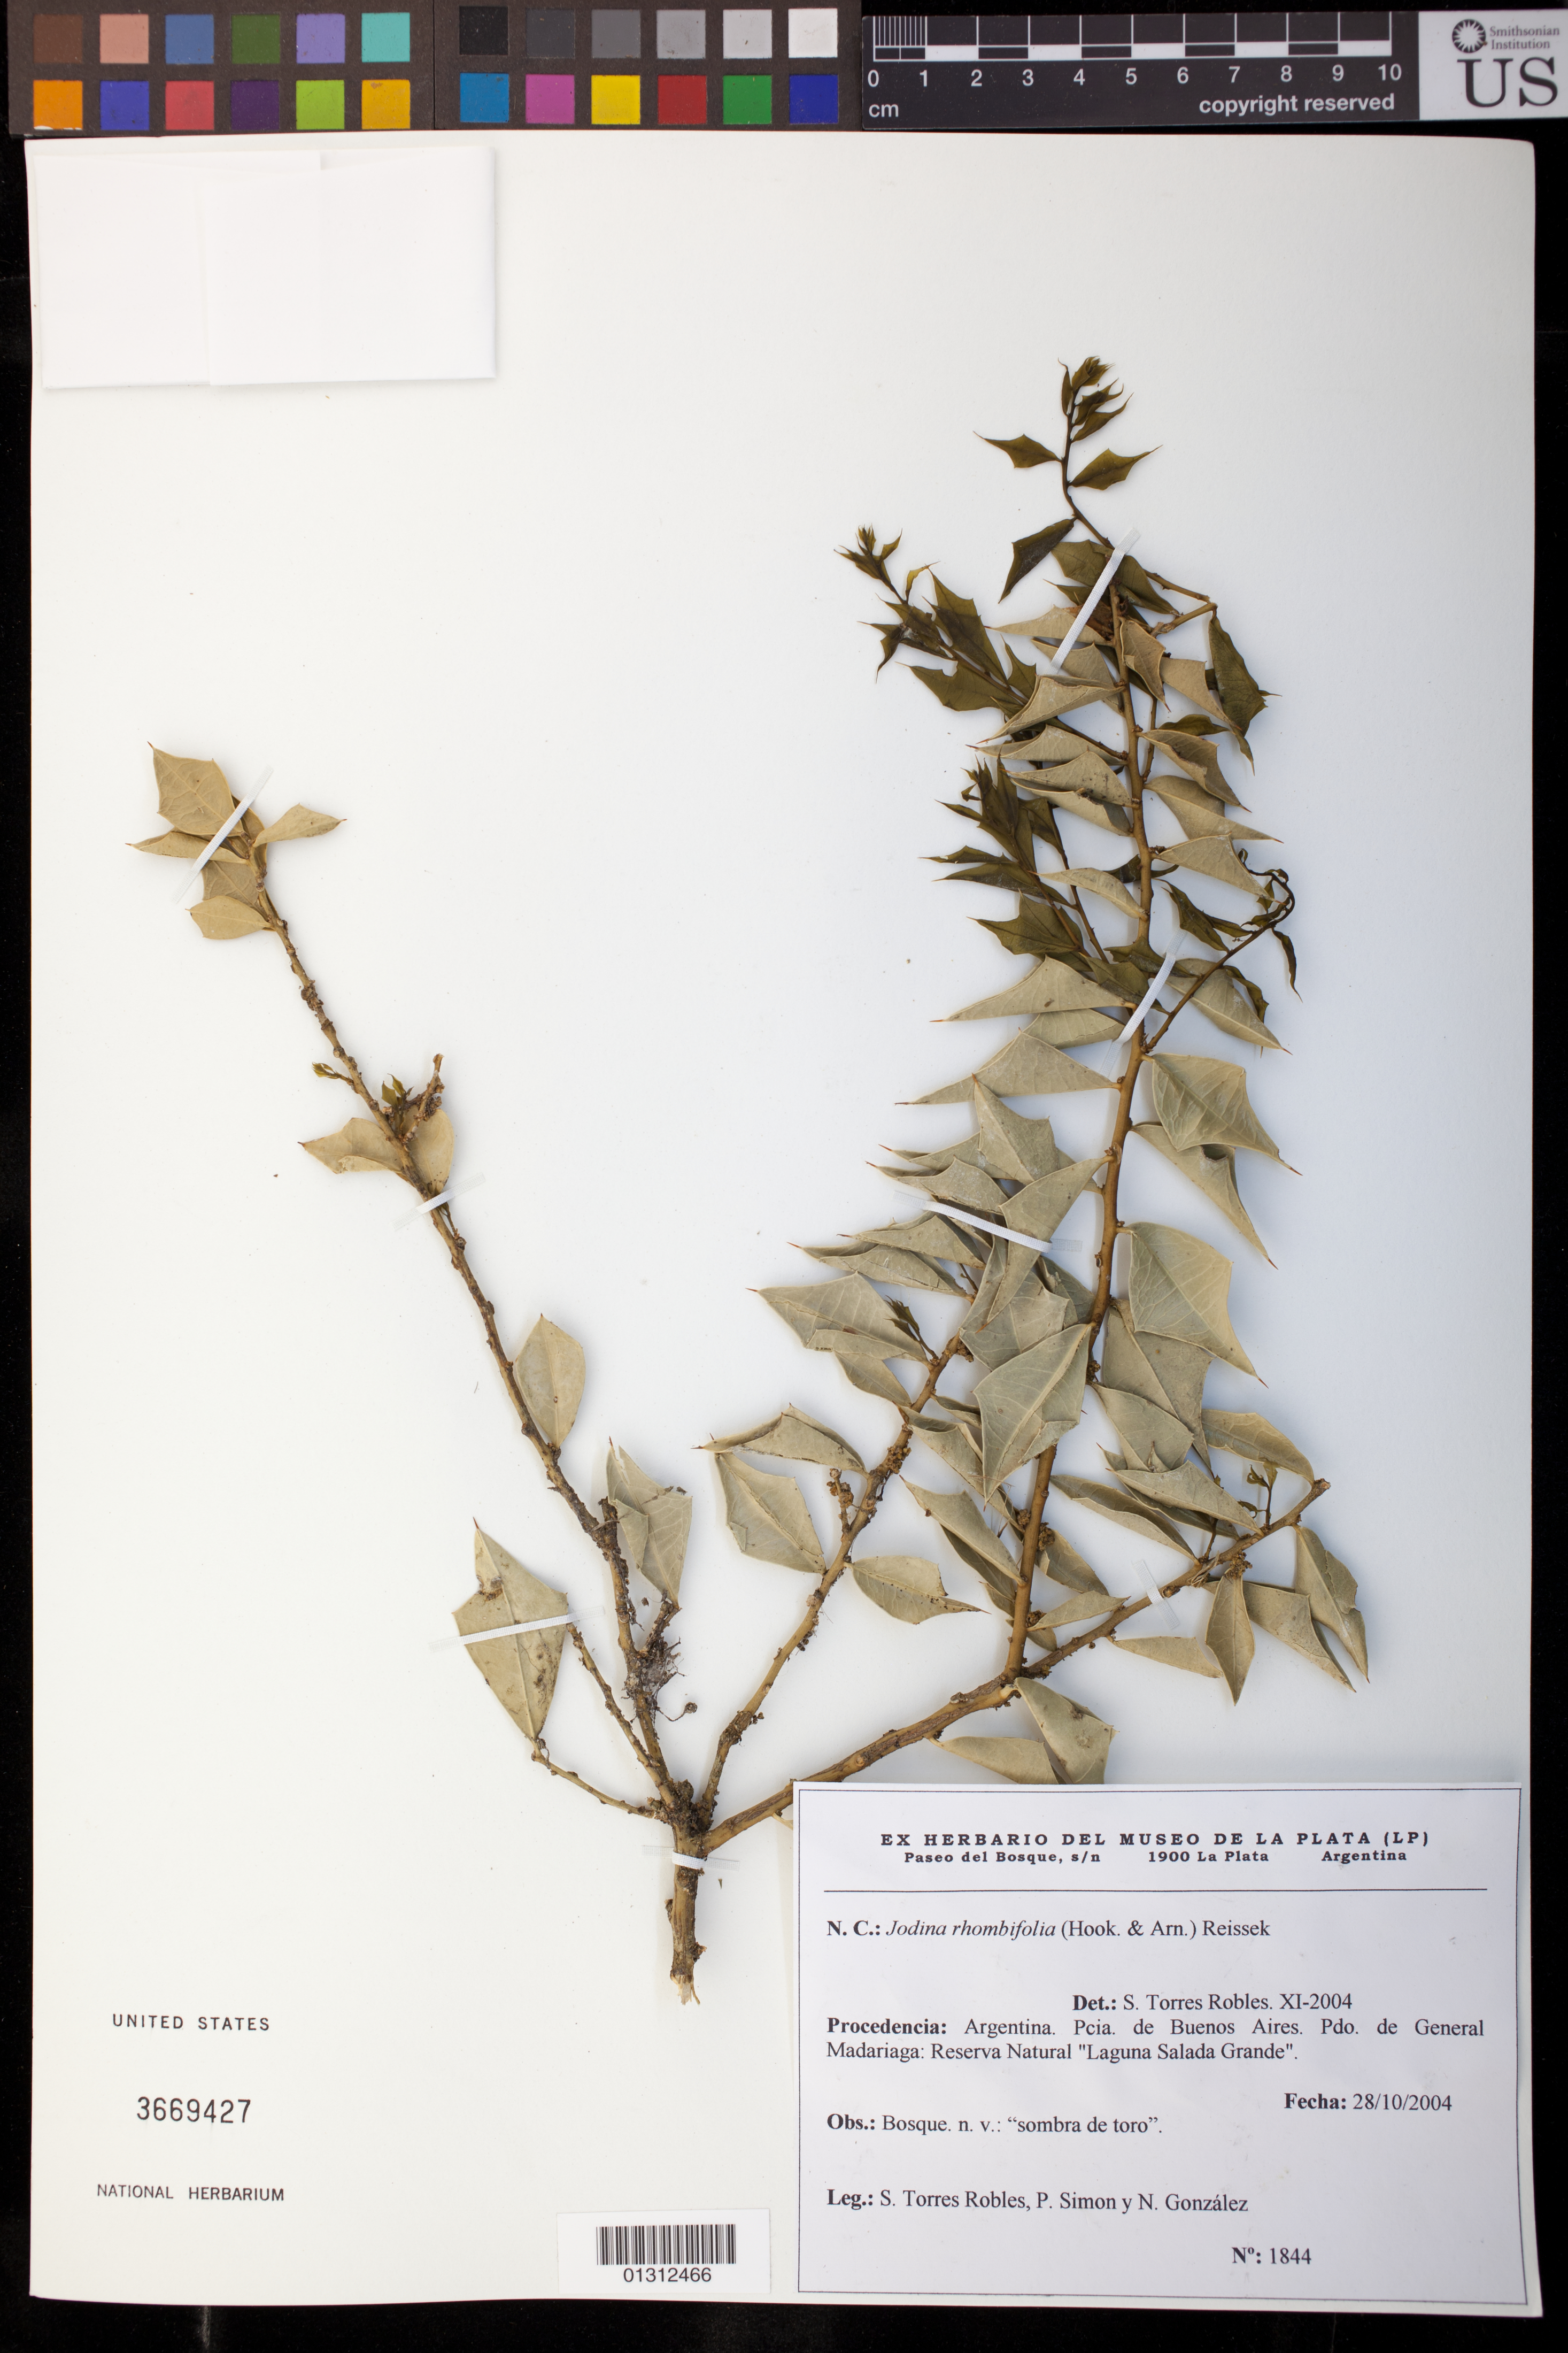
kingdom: Plantae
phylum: Tracheophyta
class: Magnoliopsida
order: Santalales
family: Cervantesiaceae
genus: Jodina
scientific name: Jodina rhombifolia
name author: (Hook. & Arn.) Reissek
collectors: S. Torres Robles, P. Simon & N. Gonzalez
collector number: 1844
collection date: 2004-10-28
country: Argentina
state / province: Buenos Aires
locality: Pdo. de General Madariaga: Reserva Natural Laguna Salada Grande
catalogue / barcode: US 3669427